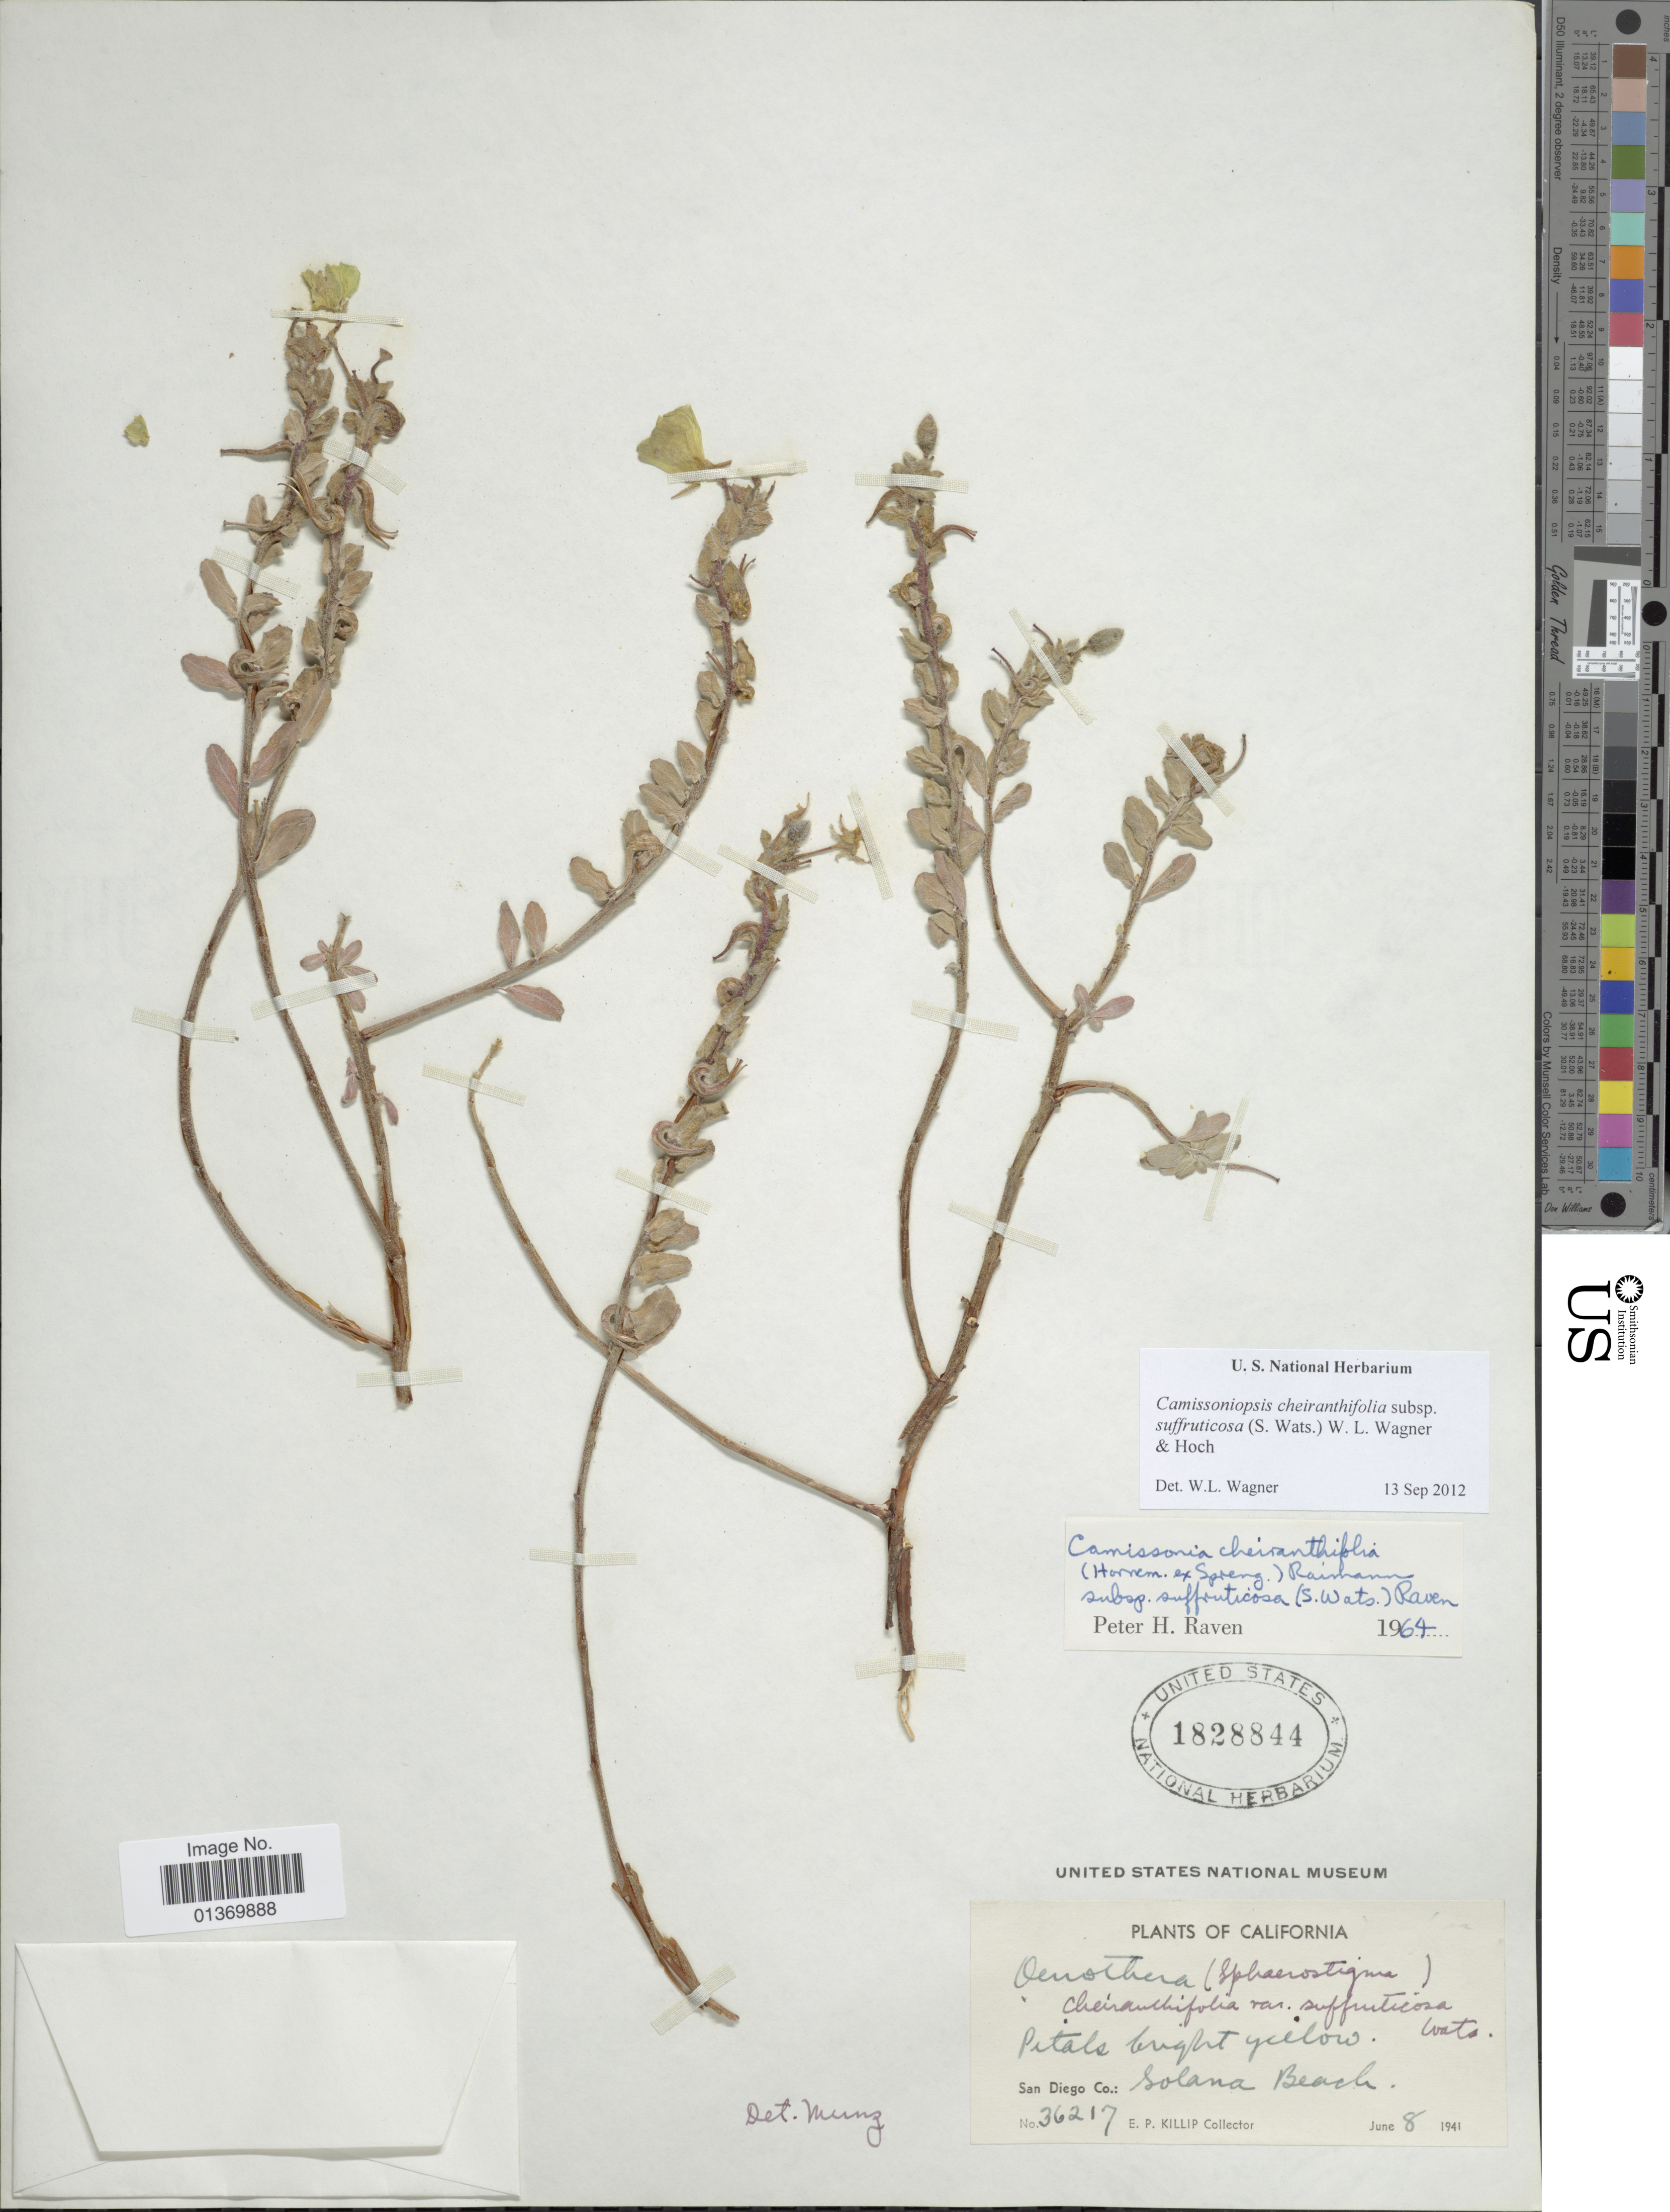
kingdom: Plantae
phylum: Tracheophyta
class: Magnoliopsida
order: Myrtales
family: Onagraceae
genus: Camissoniopsis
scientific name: Camissoniopsis cheiranthifolia subsp. suffruticosa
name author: (S. Watson) W.L. Wagner & Hoch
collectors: E. P. Killip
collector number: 36217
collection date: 1941-06-08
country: United States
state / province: California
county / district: San Diego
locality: San Diego Co.: Solana Beach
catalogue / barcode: US 1828844